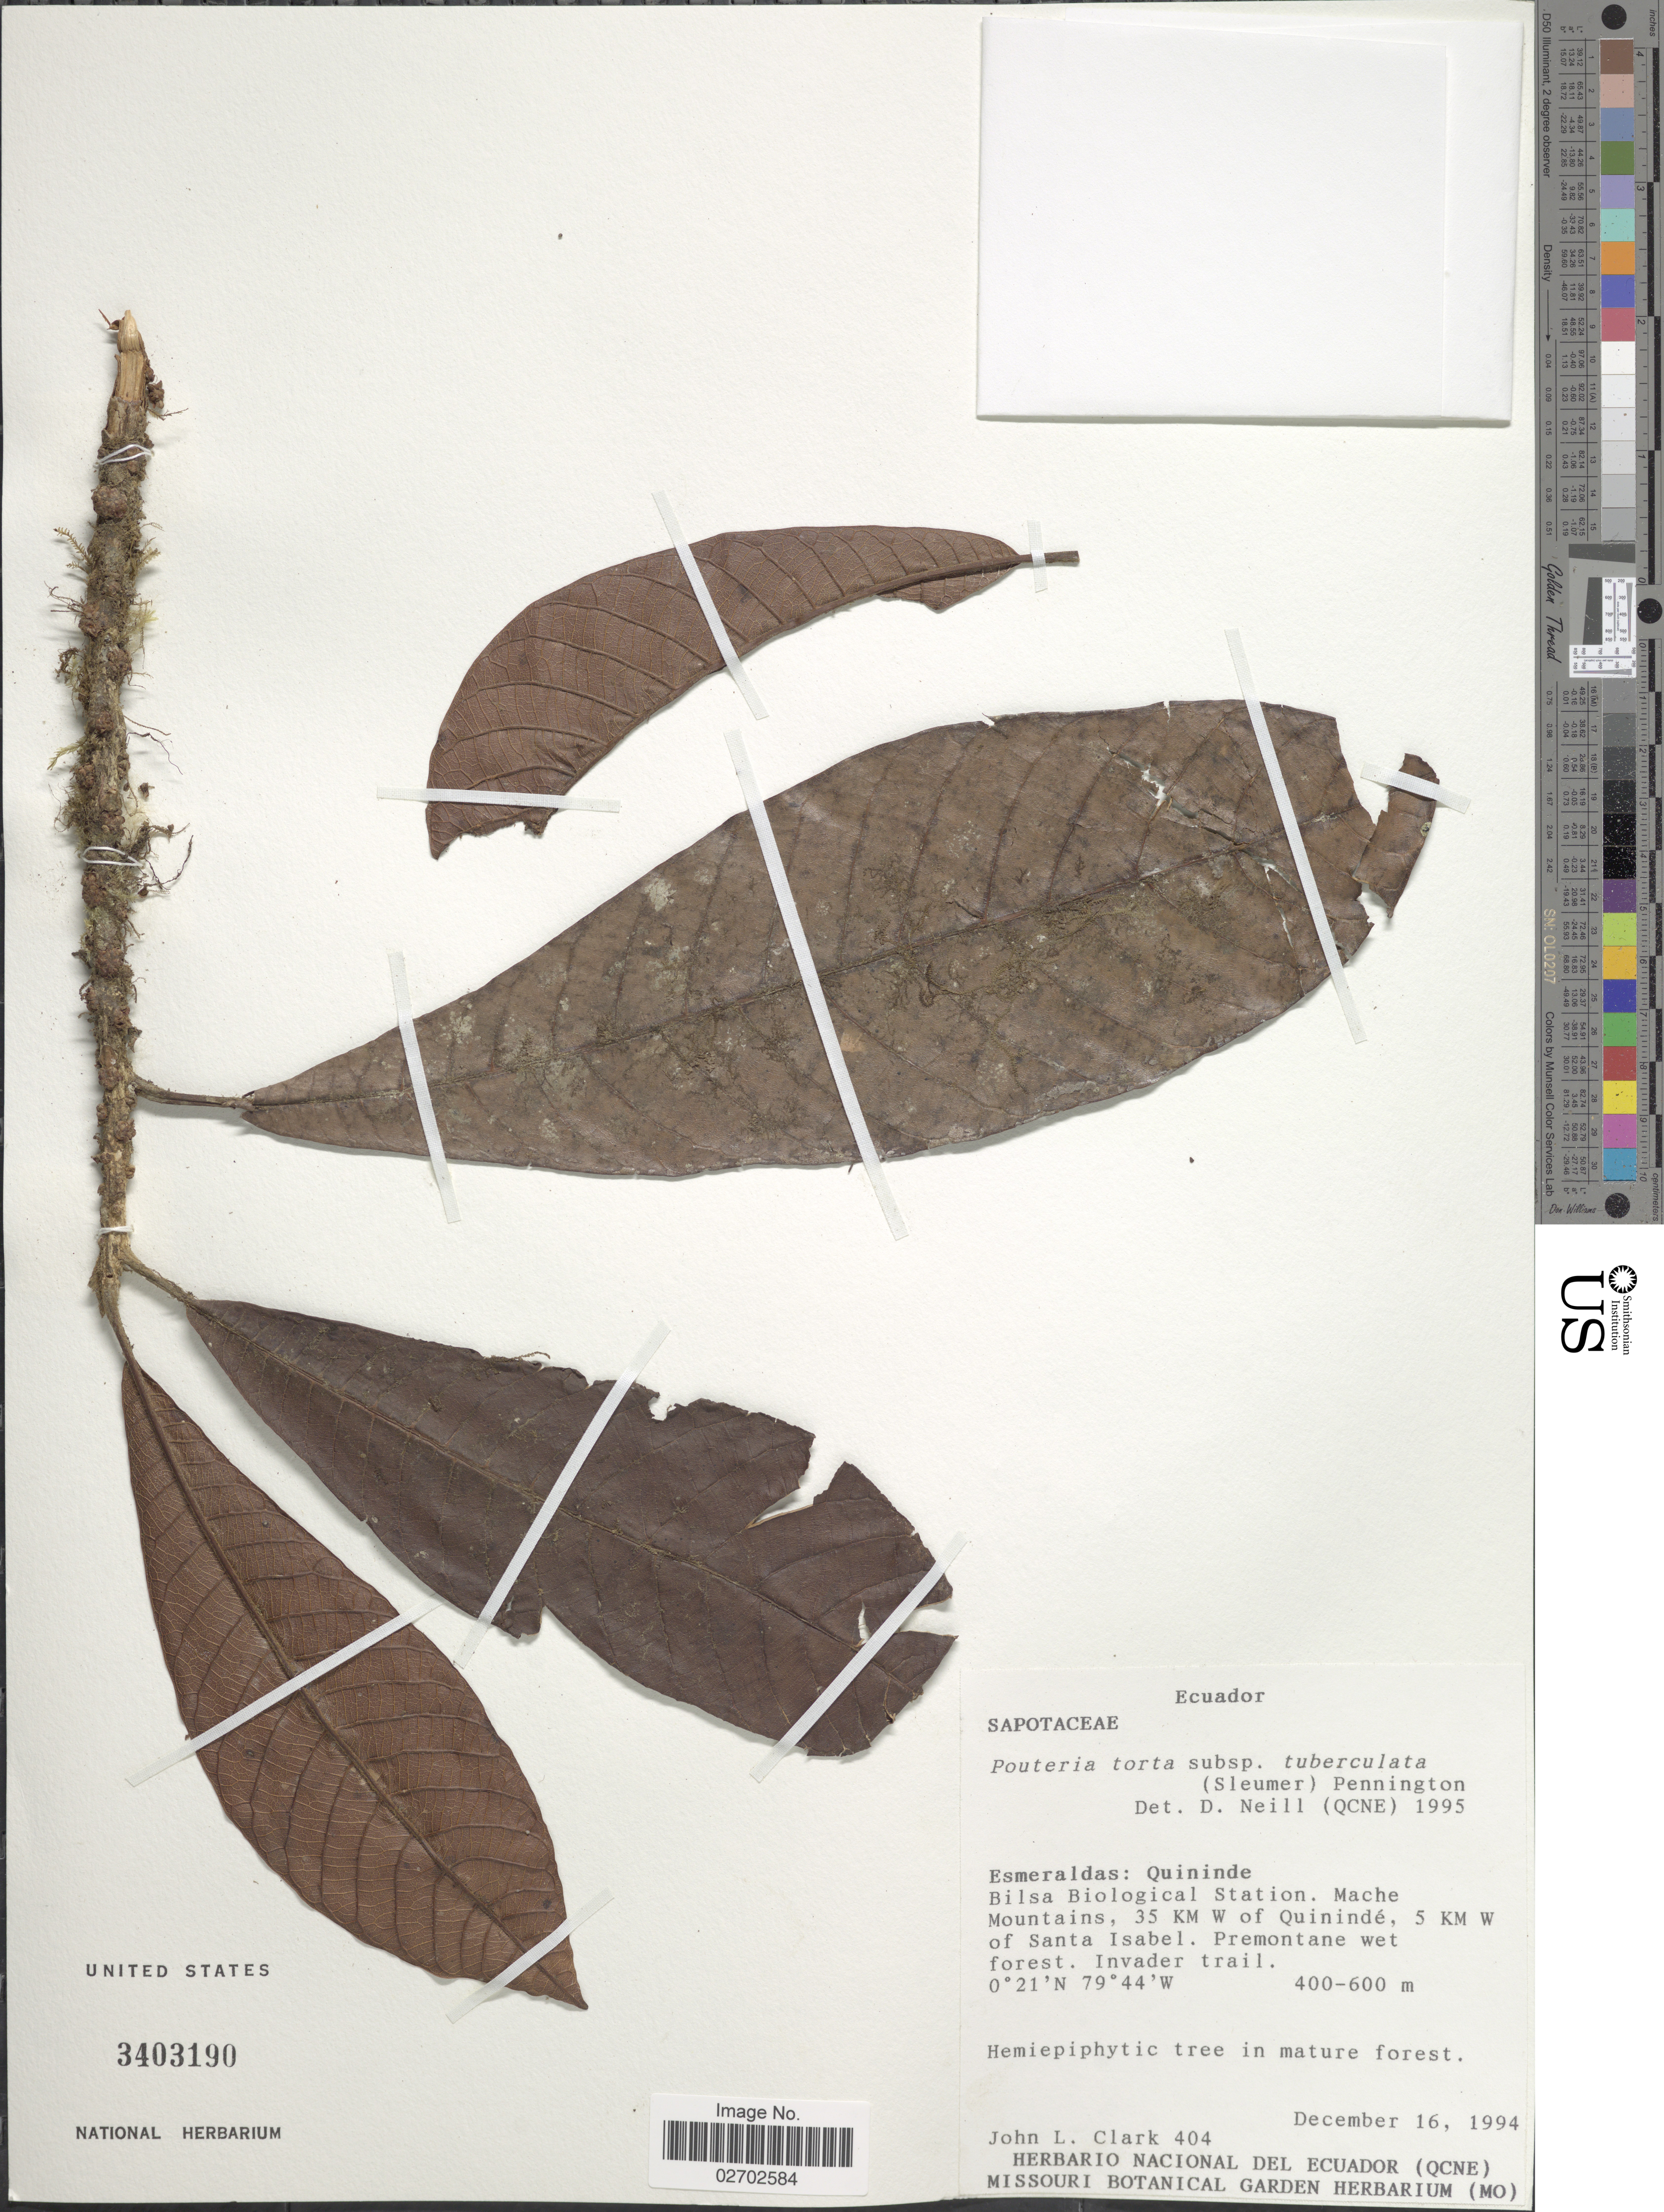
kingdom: Plantae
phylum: Tracheophyta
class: Magnoliopsida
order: Ericales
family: Sapotaceae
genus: Pouteria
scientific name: Pouteria torta subsp. tuberculata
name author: (Sleumer) T.D. Penn.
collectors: J. L. Clark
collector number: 404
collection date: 1994-12-16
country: Ecuador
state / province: Esmeraldas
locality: Quininde. Bilsa Biological Station. Mache Mountains, 35 km W of Quininde, 5 km W of Santa Isabel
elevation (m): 400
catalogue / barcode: US 3403190